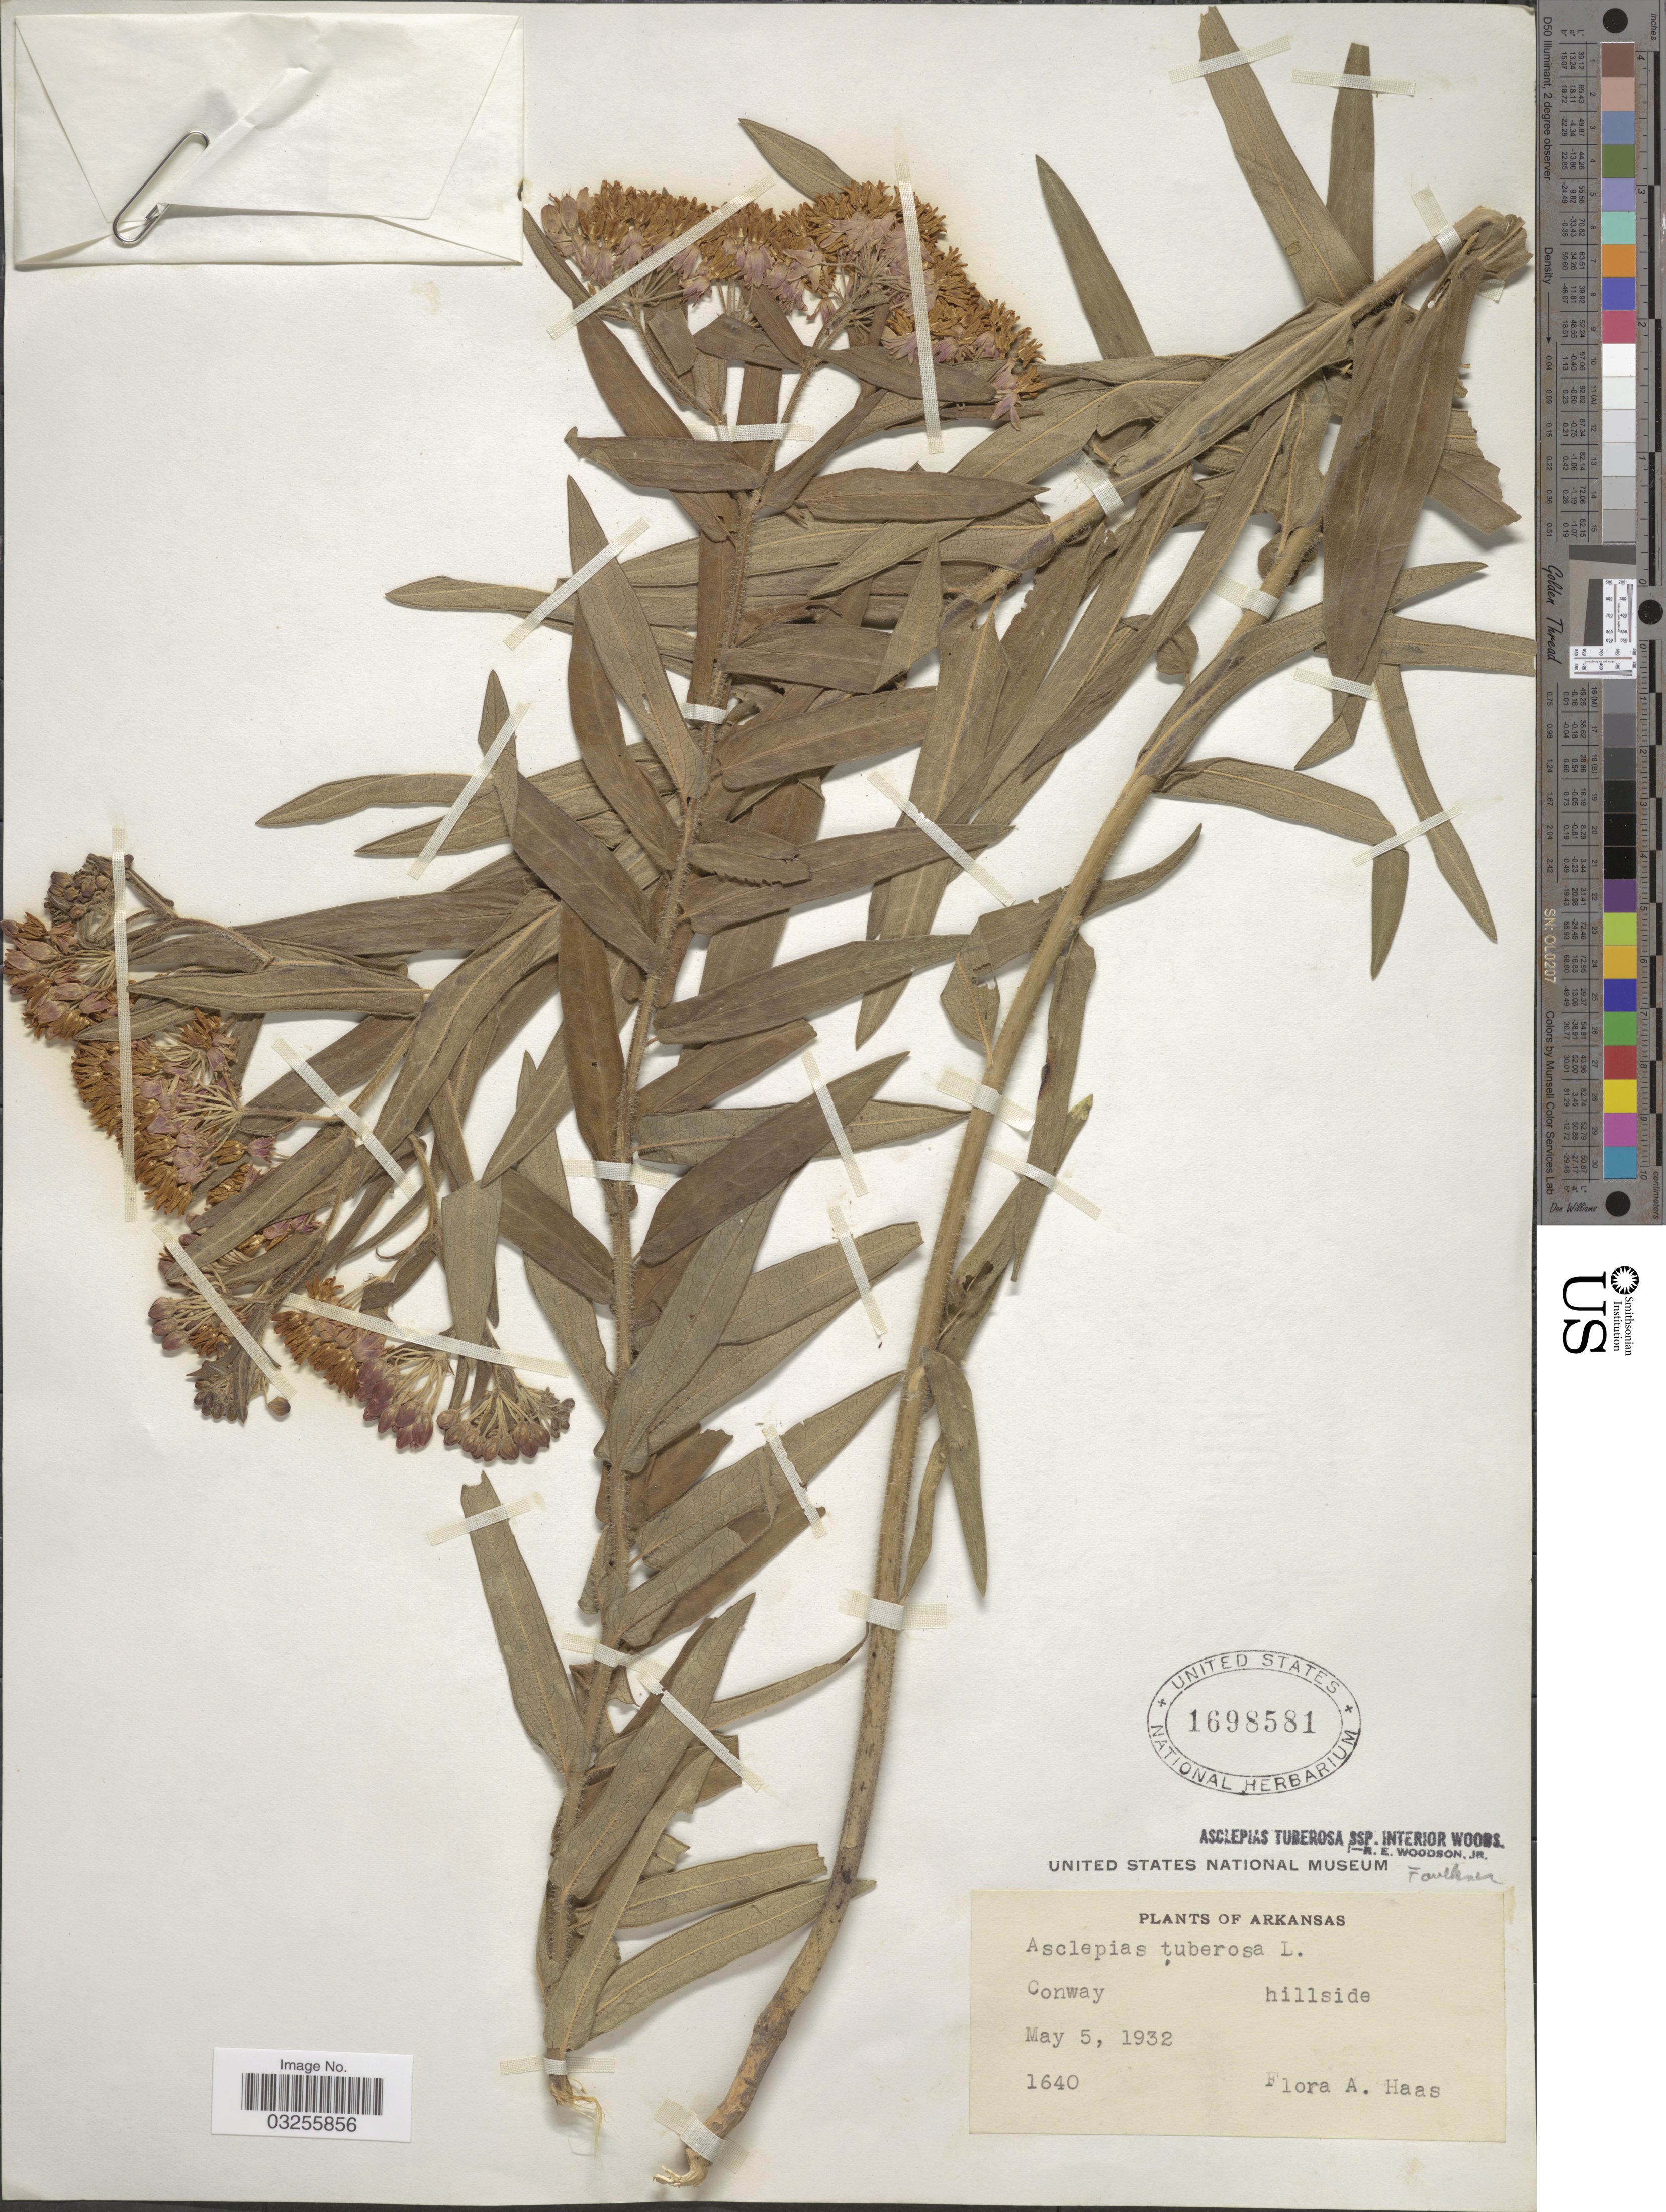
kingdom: Plantae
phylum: Tracheophyta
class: Magnoliopsida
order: Gentianales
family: Apocynaceae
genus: Asclepias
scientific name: Asclepias tuberosa subsp. interior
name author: Woodson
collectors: F. A. Haas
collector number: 1640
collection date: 1932-05-05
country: United States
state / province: Arkansas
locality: Conway.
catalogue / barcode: US 1698581